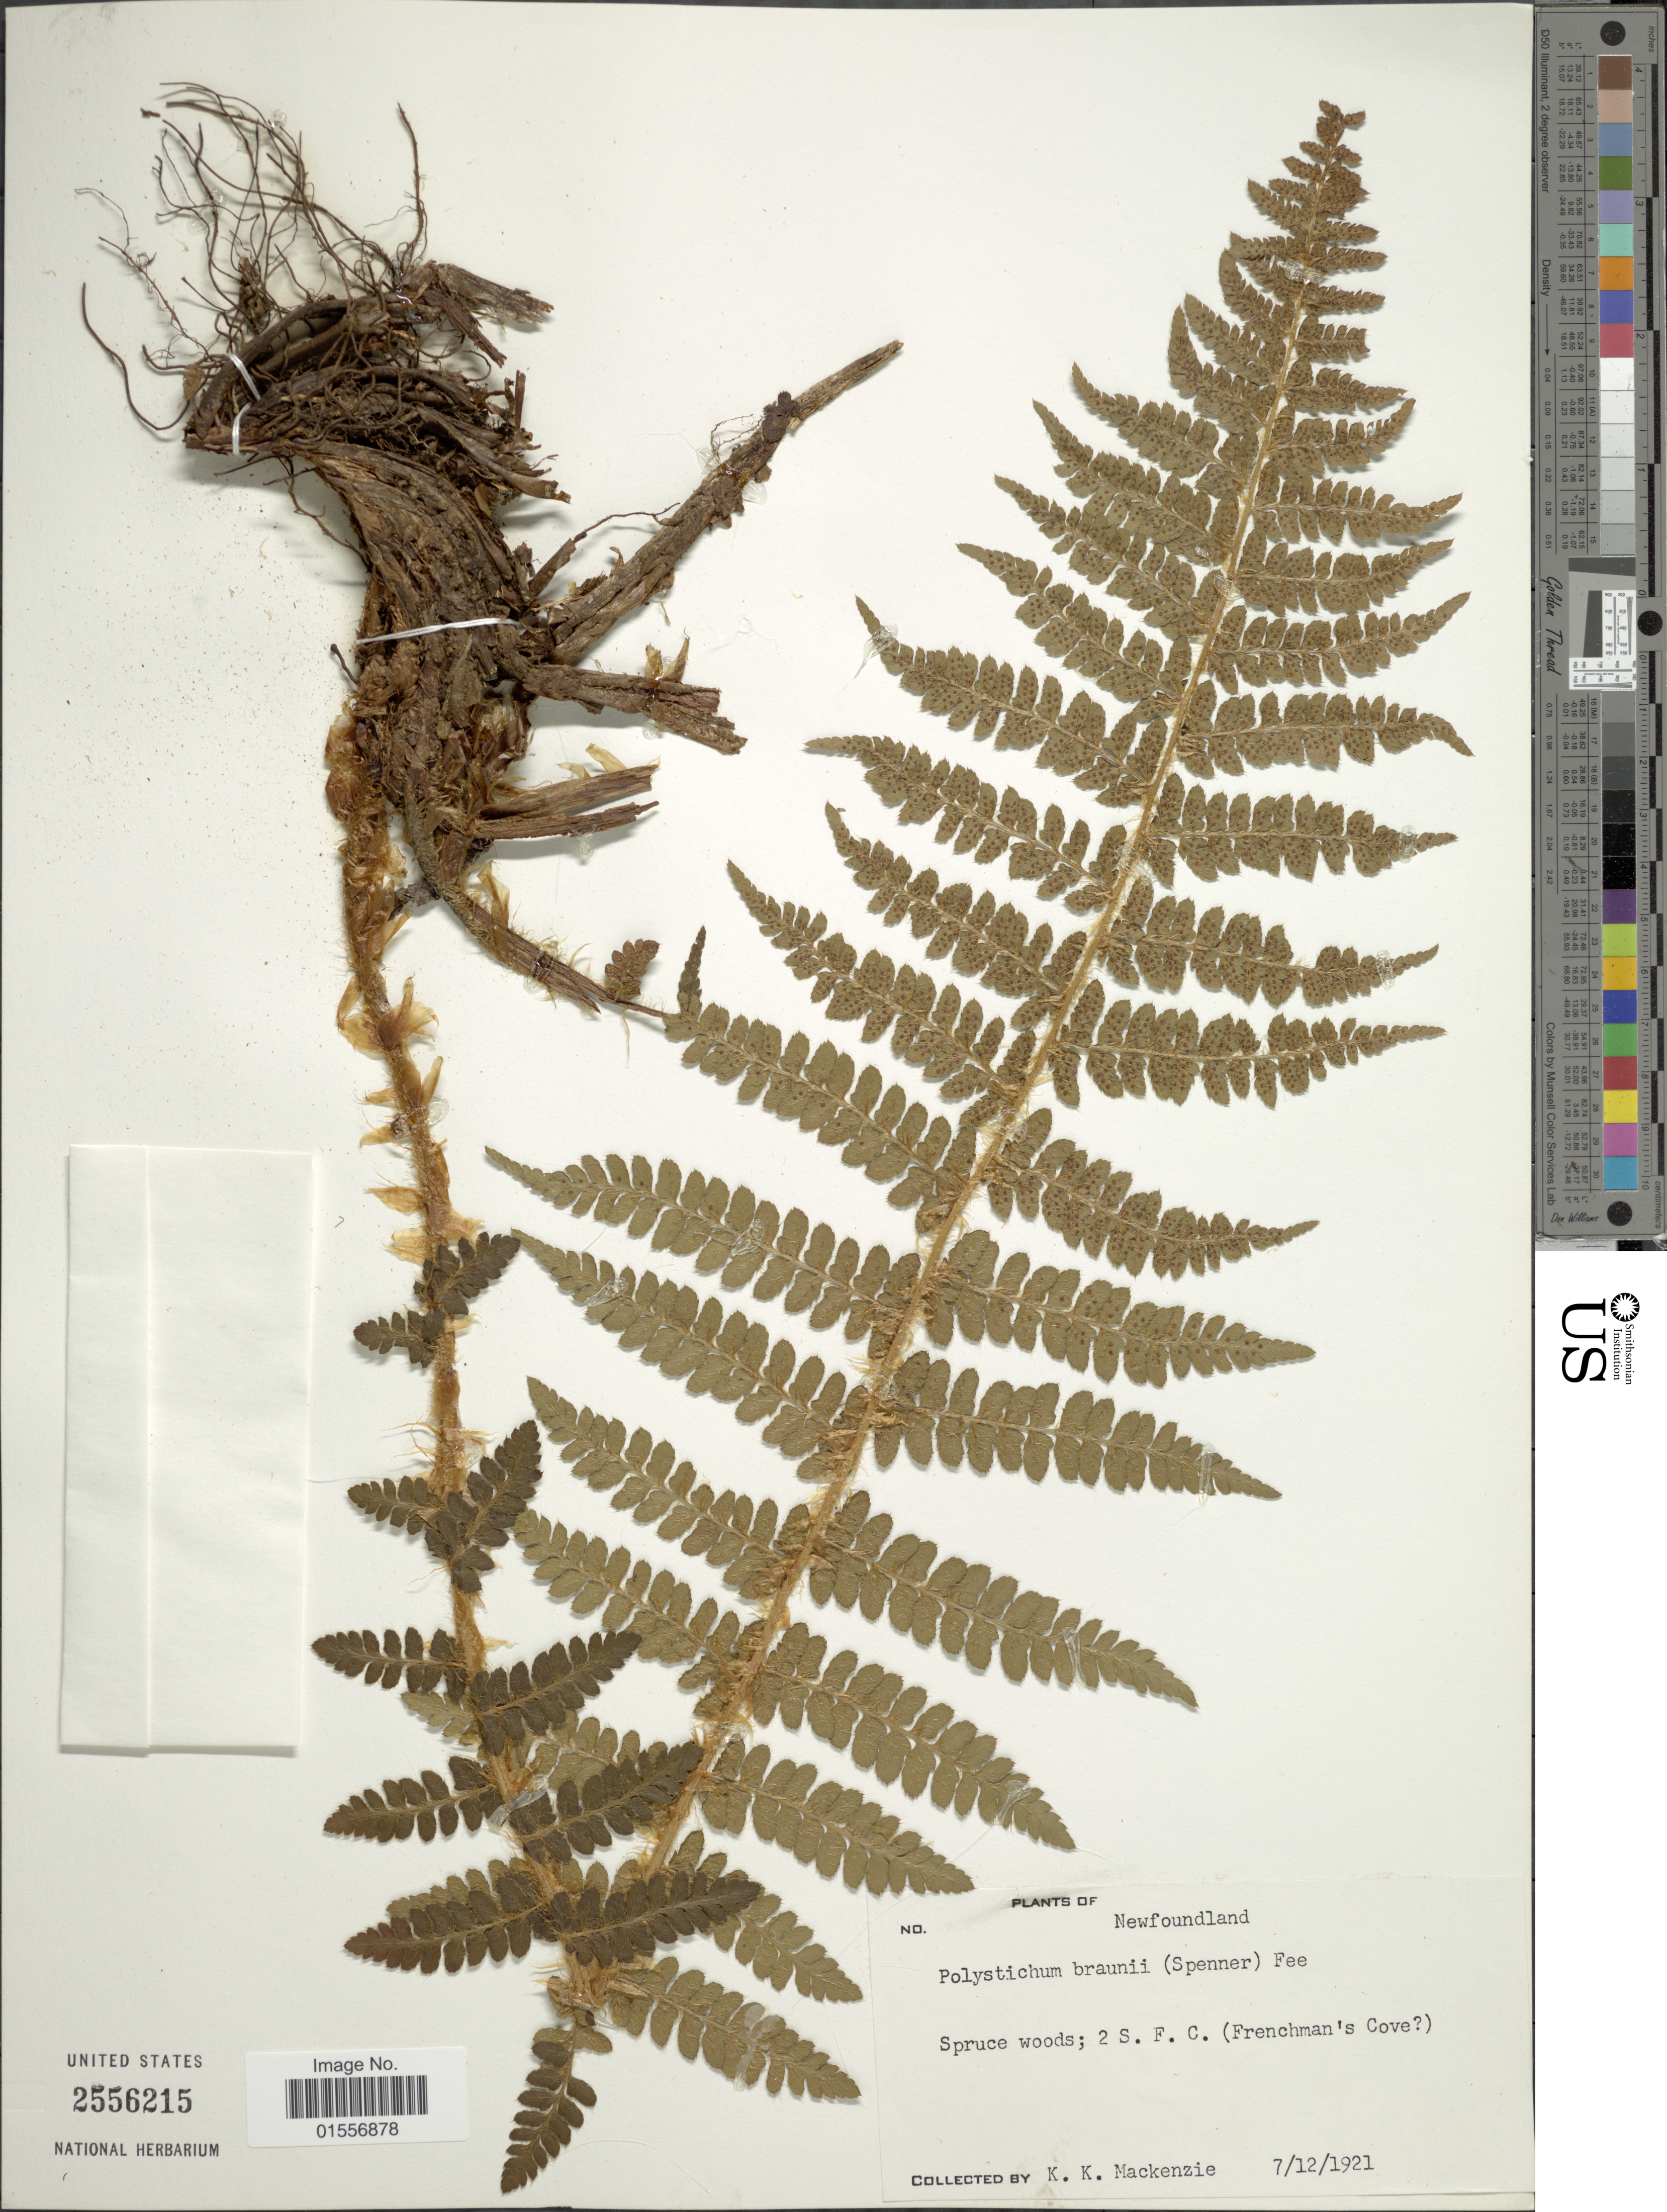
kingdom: Plantae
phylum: Tracheophyta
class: Polypodiopsida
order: Polypodiales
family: Dryopteridaceae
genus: Polystichum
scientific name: Polystichum braunii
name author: (Spenn.) Fée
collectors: K. K. Mackenzie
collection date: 1921-07-12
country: Canada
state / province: Newfoundland and Labrador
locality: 2 S. F. C. (Frenchman's Cove).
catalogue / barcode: US 2556215